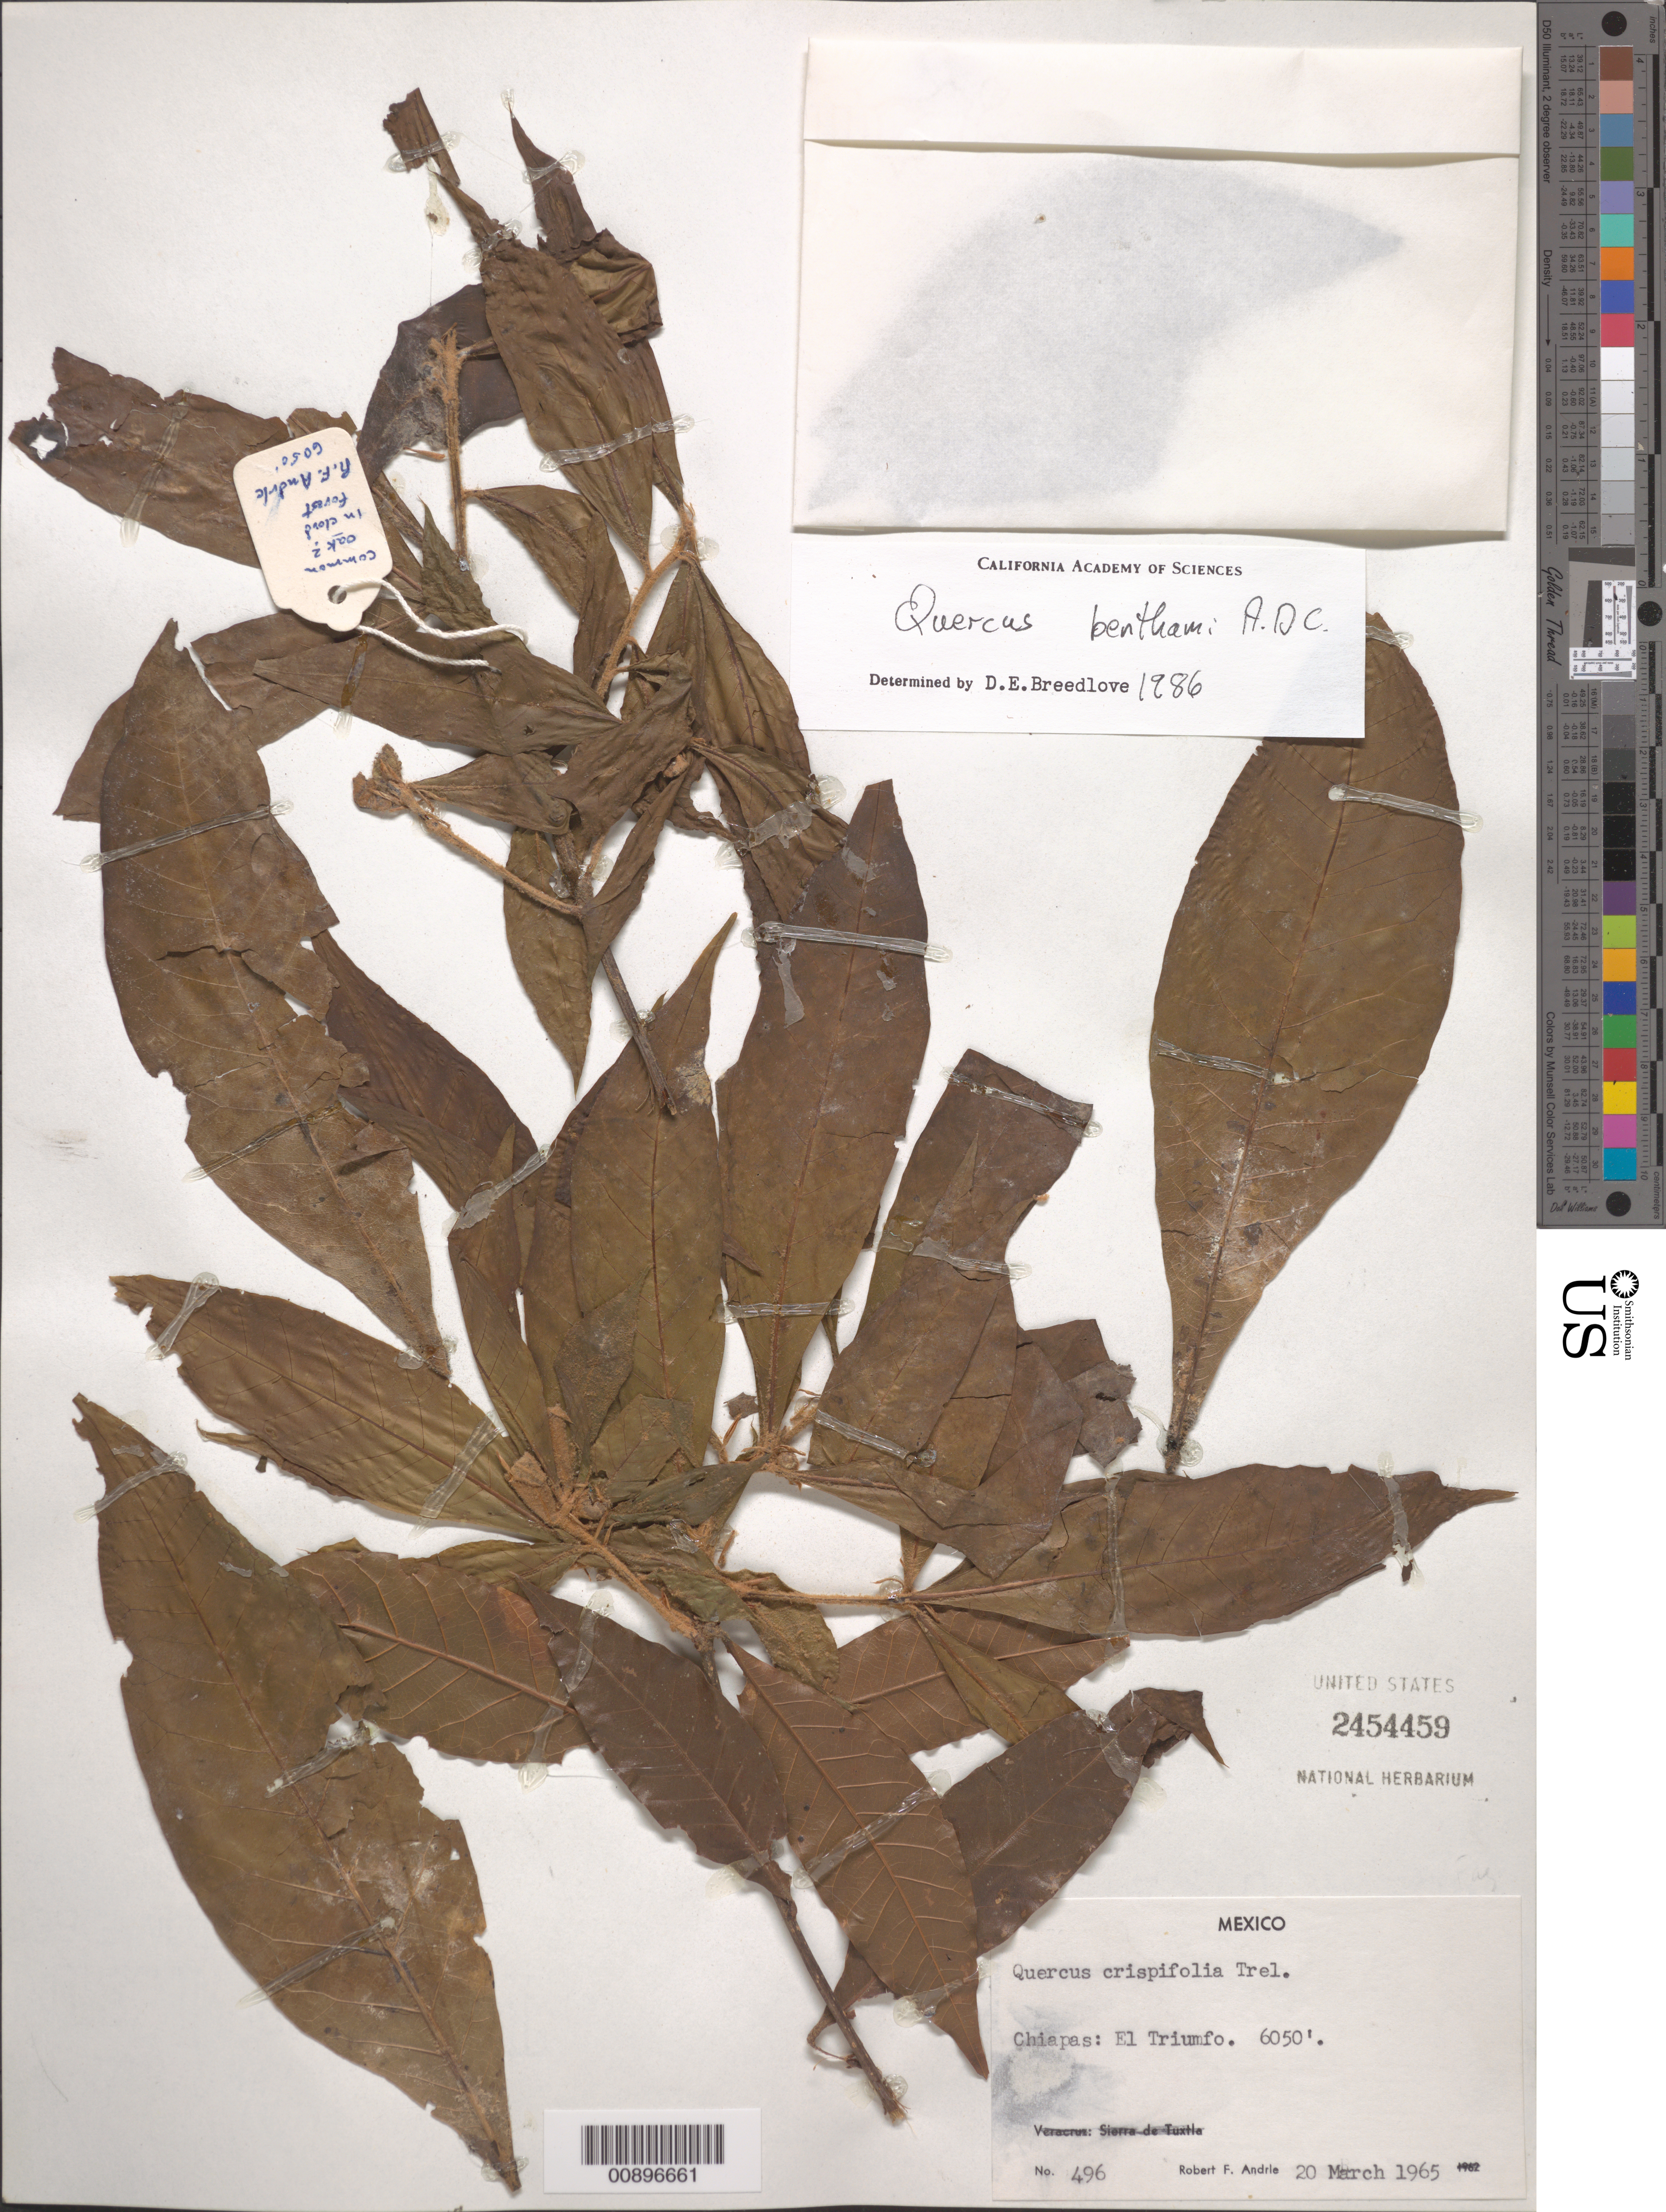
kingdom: Plantae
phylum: Tracheophyta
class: Magnoliopsida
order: Fagales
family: Fagaceae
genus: Quercus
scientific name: Quercus benthamii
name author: A. DC.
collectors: R. Andrle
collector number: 496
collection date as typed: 20 Mar 1965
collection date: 1965-03-20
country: Mexico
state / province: Chiapas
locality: Chiapas: El Triunfo.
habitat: In cloud forest.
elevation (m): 1844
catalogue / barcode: US 2454459